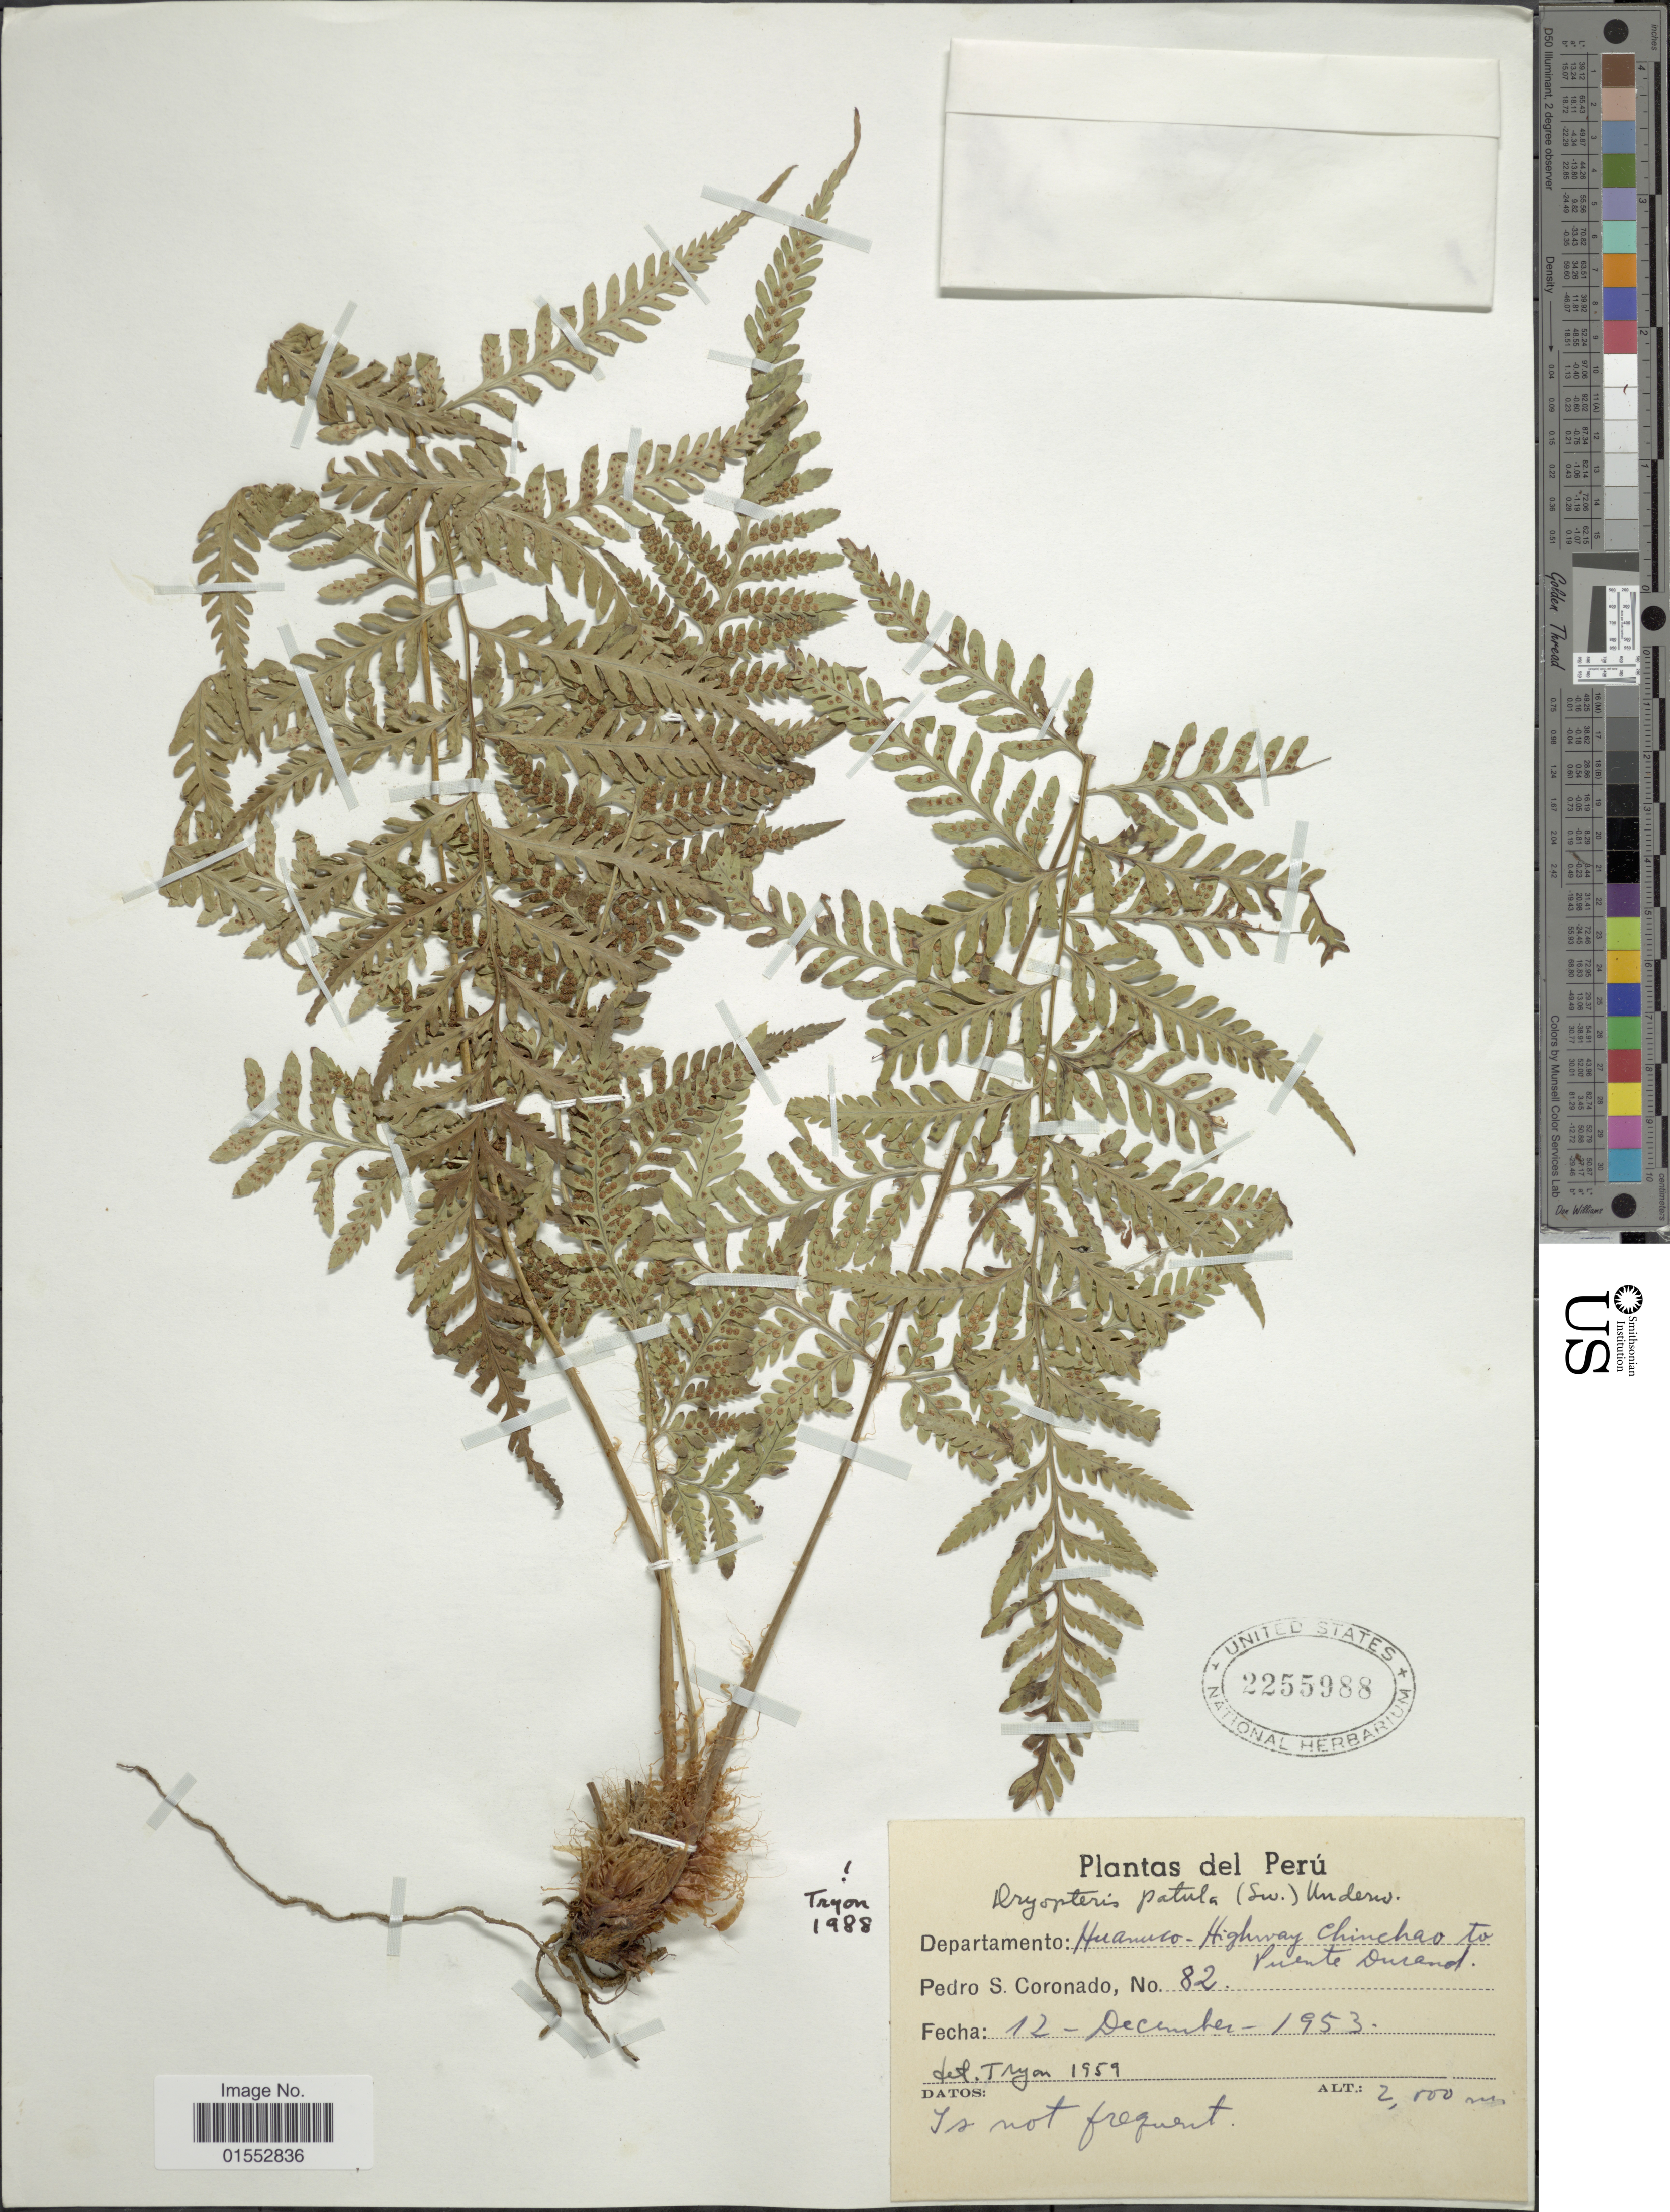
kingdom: Plantae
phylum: Tracheophyta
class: Polypodiopsida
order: Polypodiales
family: Dryopteridaceae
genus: Dryopteris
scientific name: Dryopteris patula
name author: (Sw.) Underw.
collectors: P. Coronado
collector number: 82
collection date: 1953-12-12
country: Peru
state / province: Huánuco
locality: Departamento: Huanuco-Highway Chinchao to Puente Durand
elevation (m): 2000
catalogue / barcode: US 2255988